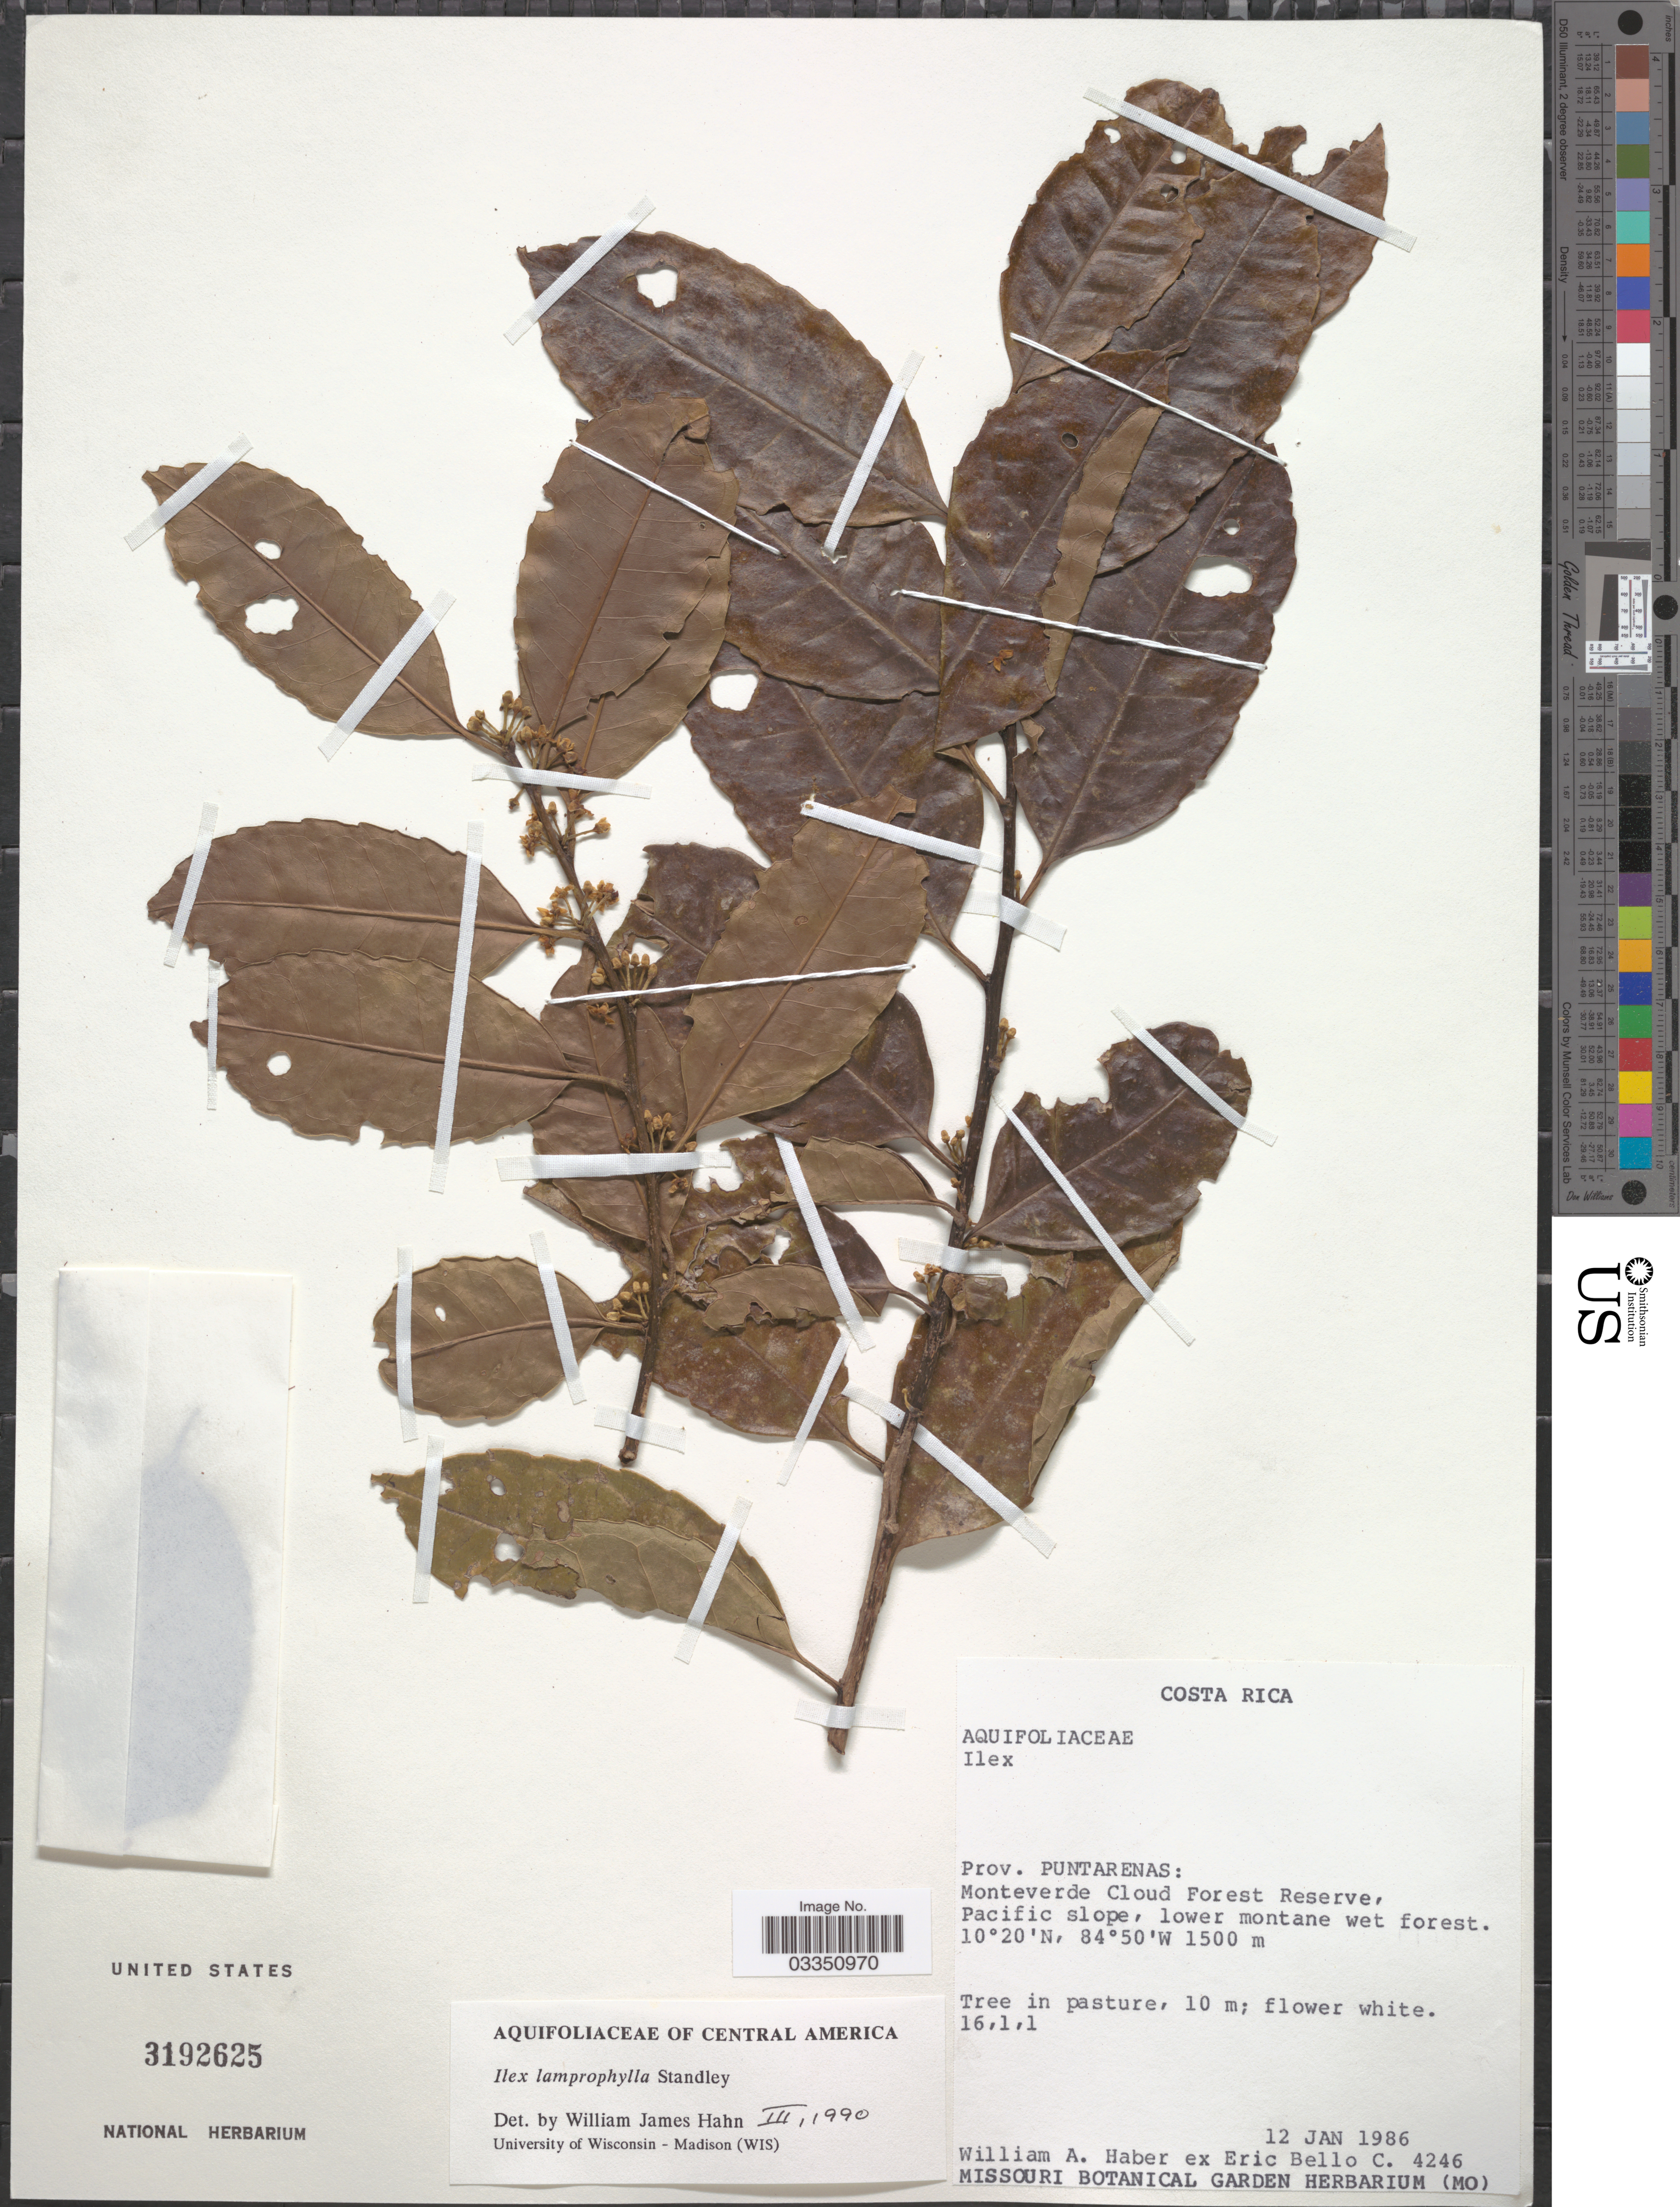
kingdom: Plantae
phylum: Tracheophyta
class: Magnoliopsida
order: Aquifoliales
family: Aquifoliaceae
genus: Ilex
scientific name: Ilex lamprophylla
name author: Standl.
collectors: W. A. Haber & E. Bello C.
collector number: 4246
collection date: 1986-01-12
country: Costa Rica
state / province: Puntarenas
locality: Monteverde Cloud Forest Reserve, Pacific slope.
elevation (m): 1500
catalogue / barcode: US 3192625